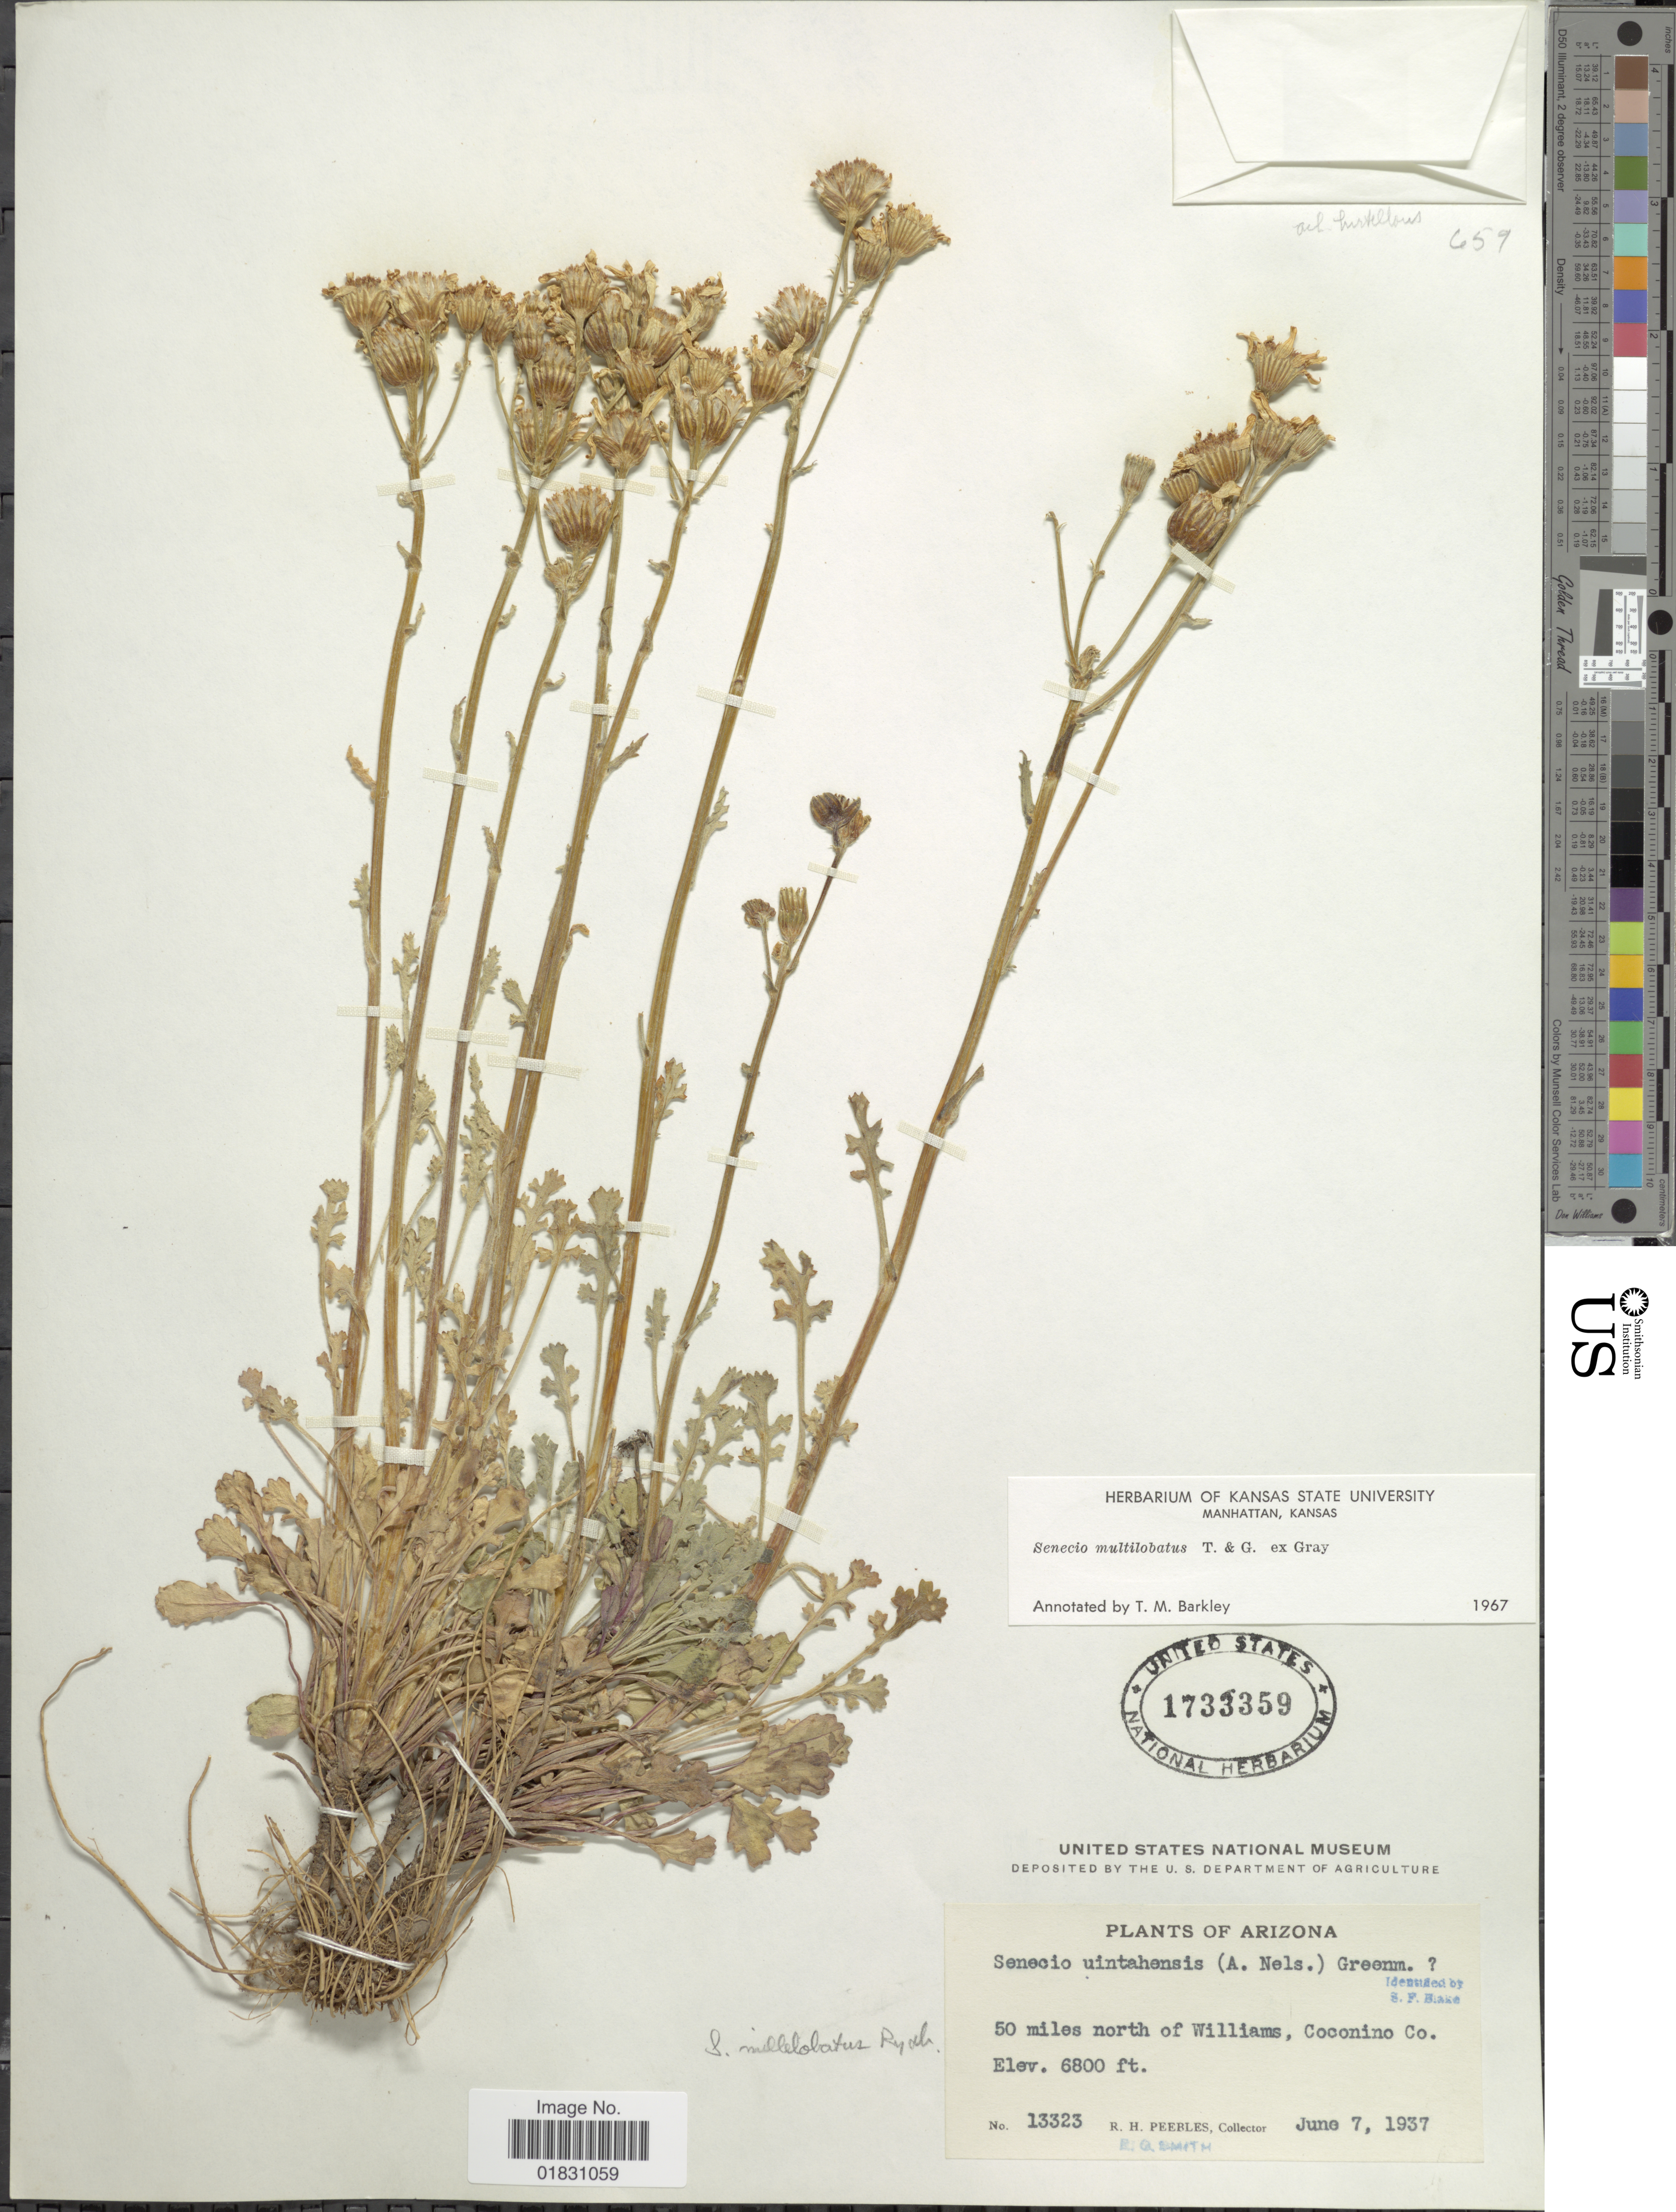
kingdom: Plantae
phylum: Tracheophyta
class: Magnoliopsida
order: Asterales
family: Asteraceae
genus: Packera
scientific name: Packera multilobata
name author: (Torr. & A. Gray) W.A. Weber & Á. Löve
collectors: R. H. Peebles & E. A. Smith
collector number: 13323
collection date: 1937-06-07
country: United States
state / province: Arizona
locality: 50 miles north of Williams, Coconino Co.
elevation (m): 2073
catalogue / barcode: US 1733359